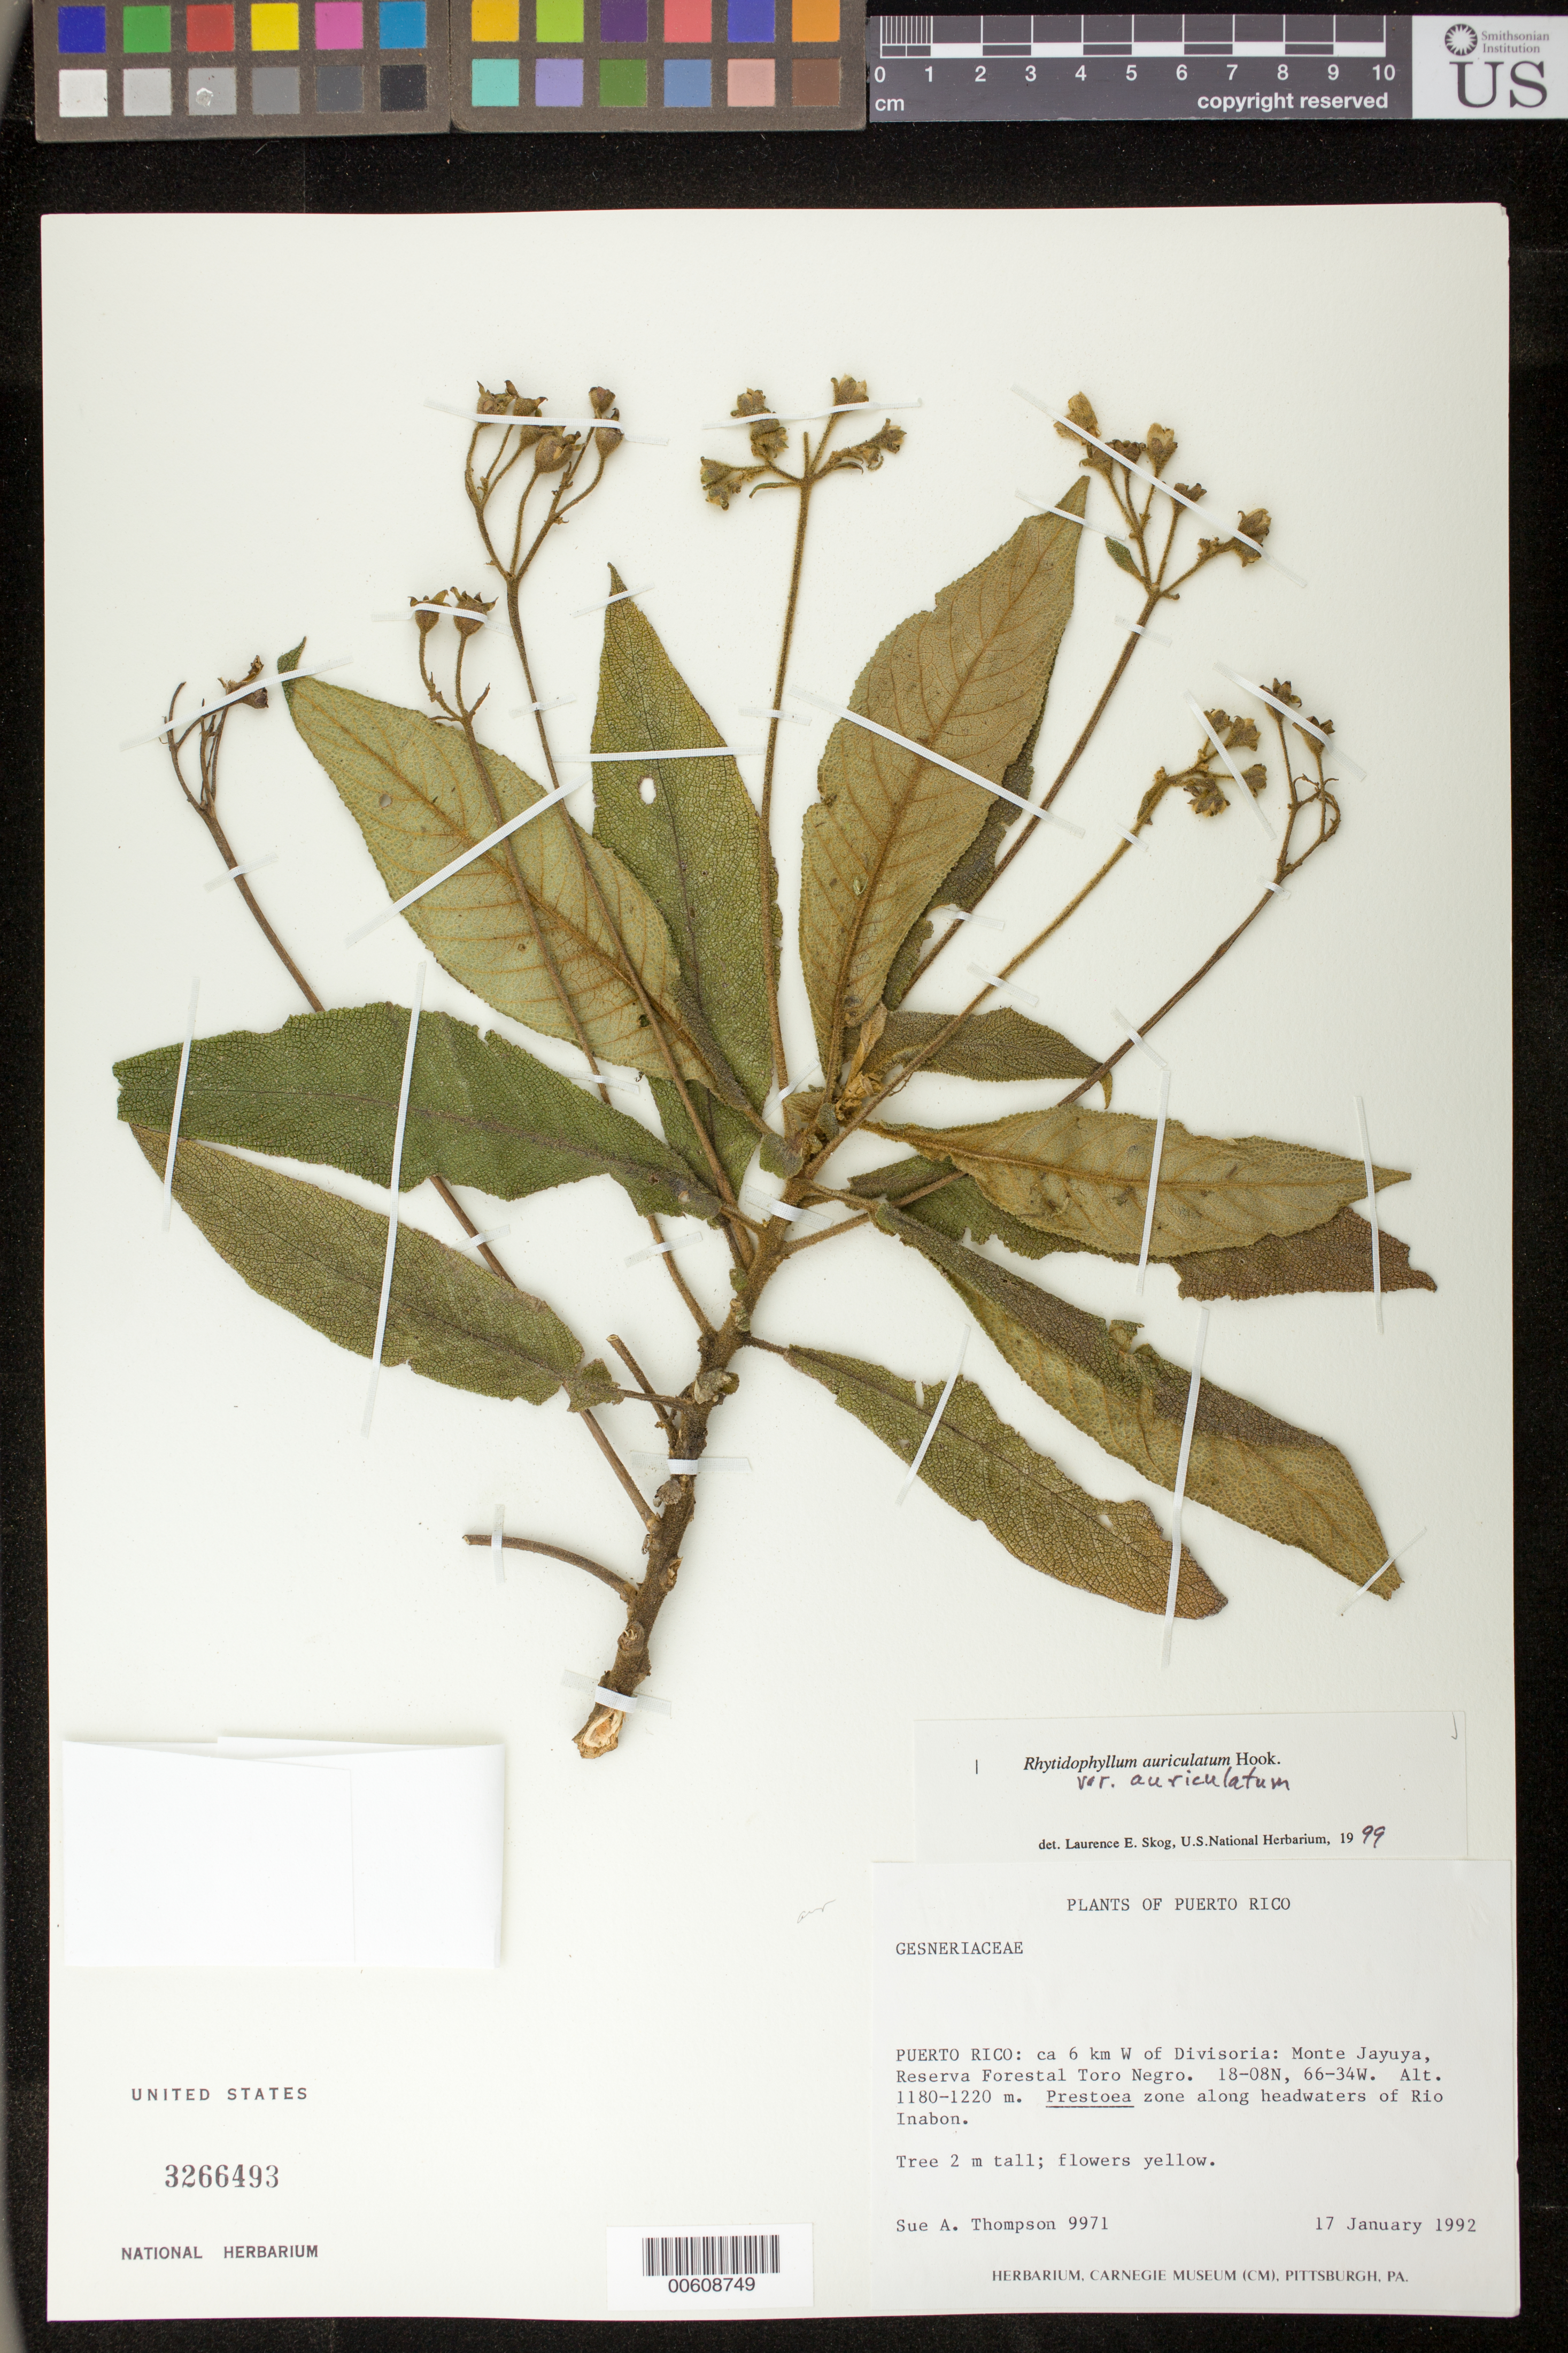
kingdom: Plantae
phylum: Tracheophyta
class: Magnoliopsida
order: Lamiales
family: Gesneriaceae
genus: Rhytidophyllum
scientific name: Rhytidophyllum auriculatum var. angustatum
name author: Urb.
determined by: Skog, Laurence E.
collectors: S. A. Thompson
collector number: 9971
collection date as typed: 17 Jan 1992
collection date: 1992-01-17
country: Puerto Rico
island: Puerto Rico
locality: ca. 6 km W of Divisoria: Monte Jayuya, Reserva Forestal Toro Negro; along headwaters of Rio Inabon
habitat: Prestoea zone along headwaters [of river]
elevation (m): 1180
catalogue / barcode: US 3266493